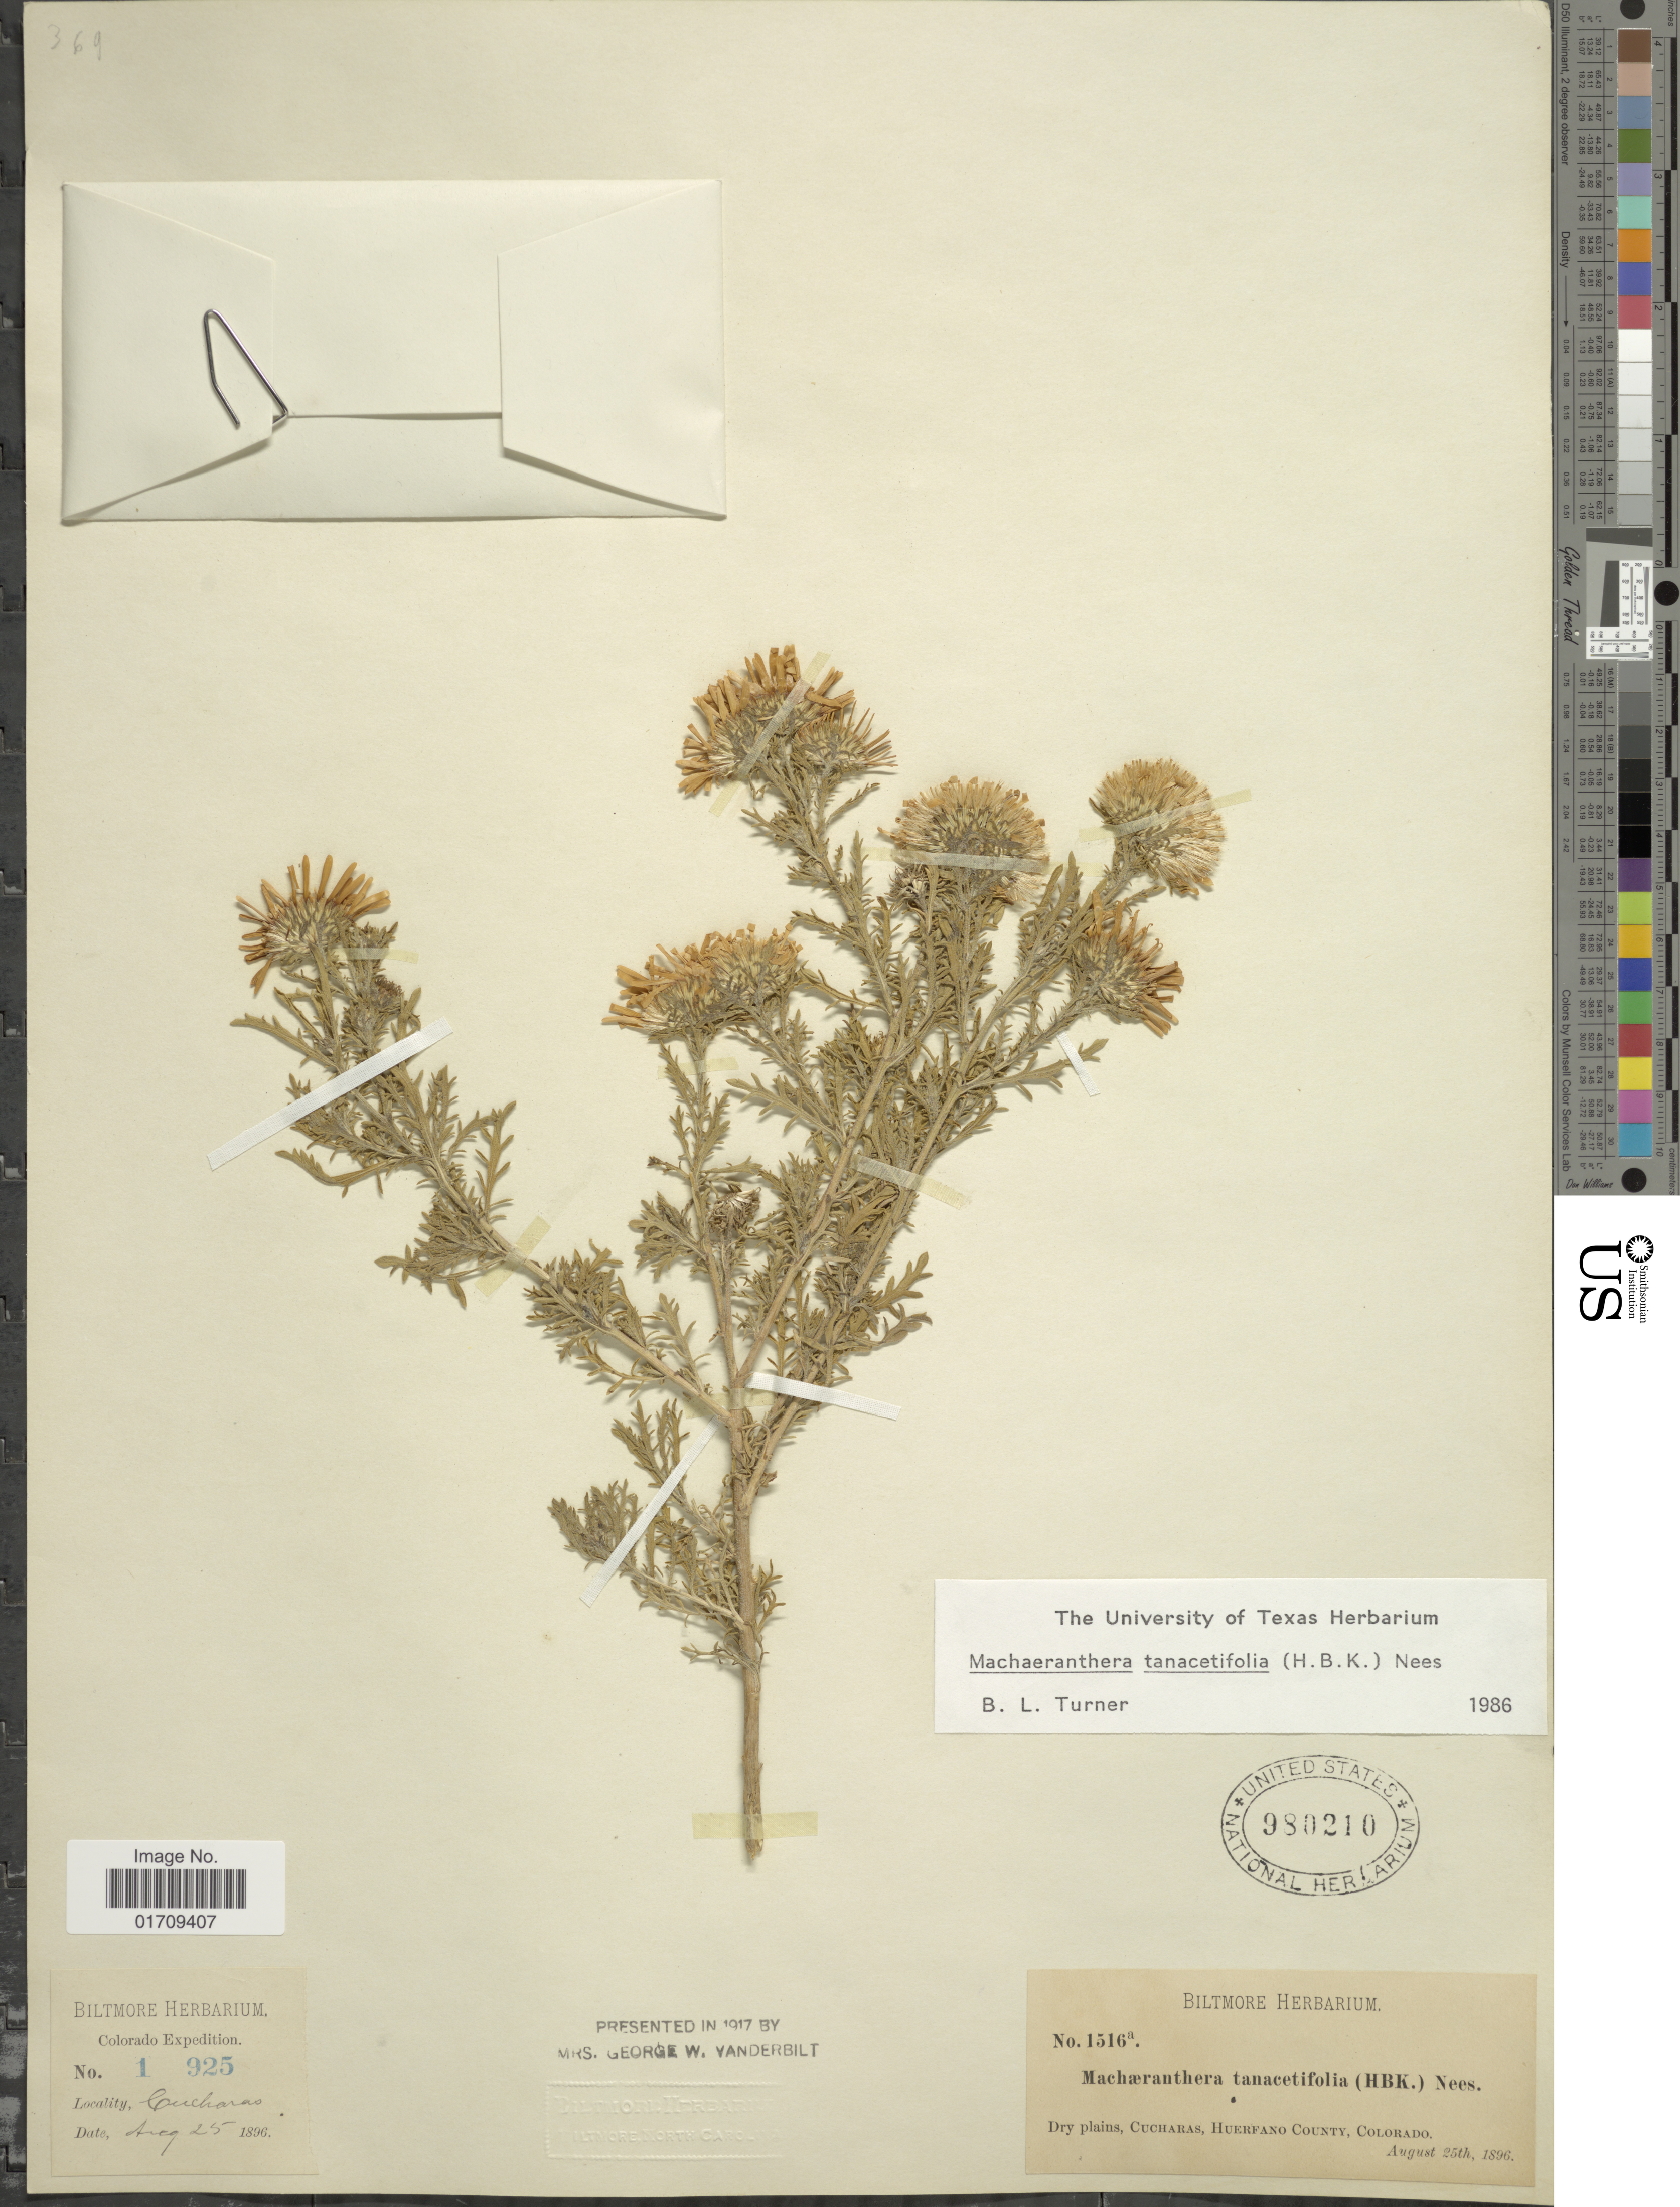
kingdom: Plantae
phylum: Tracheophyta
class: Magnoliopsida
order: Asterales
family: Asteraceae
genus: Machaeranthera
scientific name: Machaeranthera tanacetifolia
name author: (Kunth) Nees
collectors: ex herb. Biltmore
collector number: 1516a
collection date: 1896-08-25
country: United States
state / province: Colorado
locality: Cucharas, Huerfano County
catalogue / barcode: US 980210